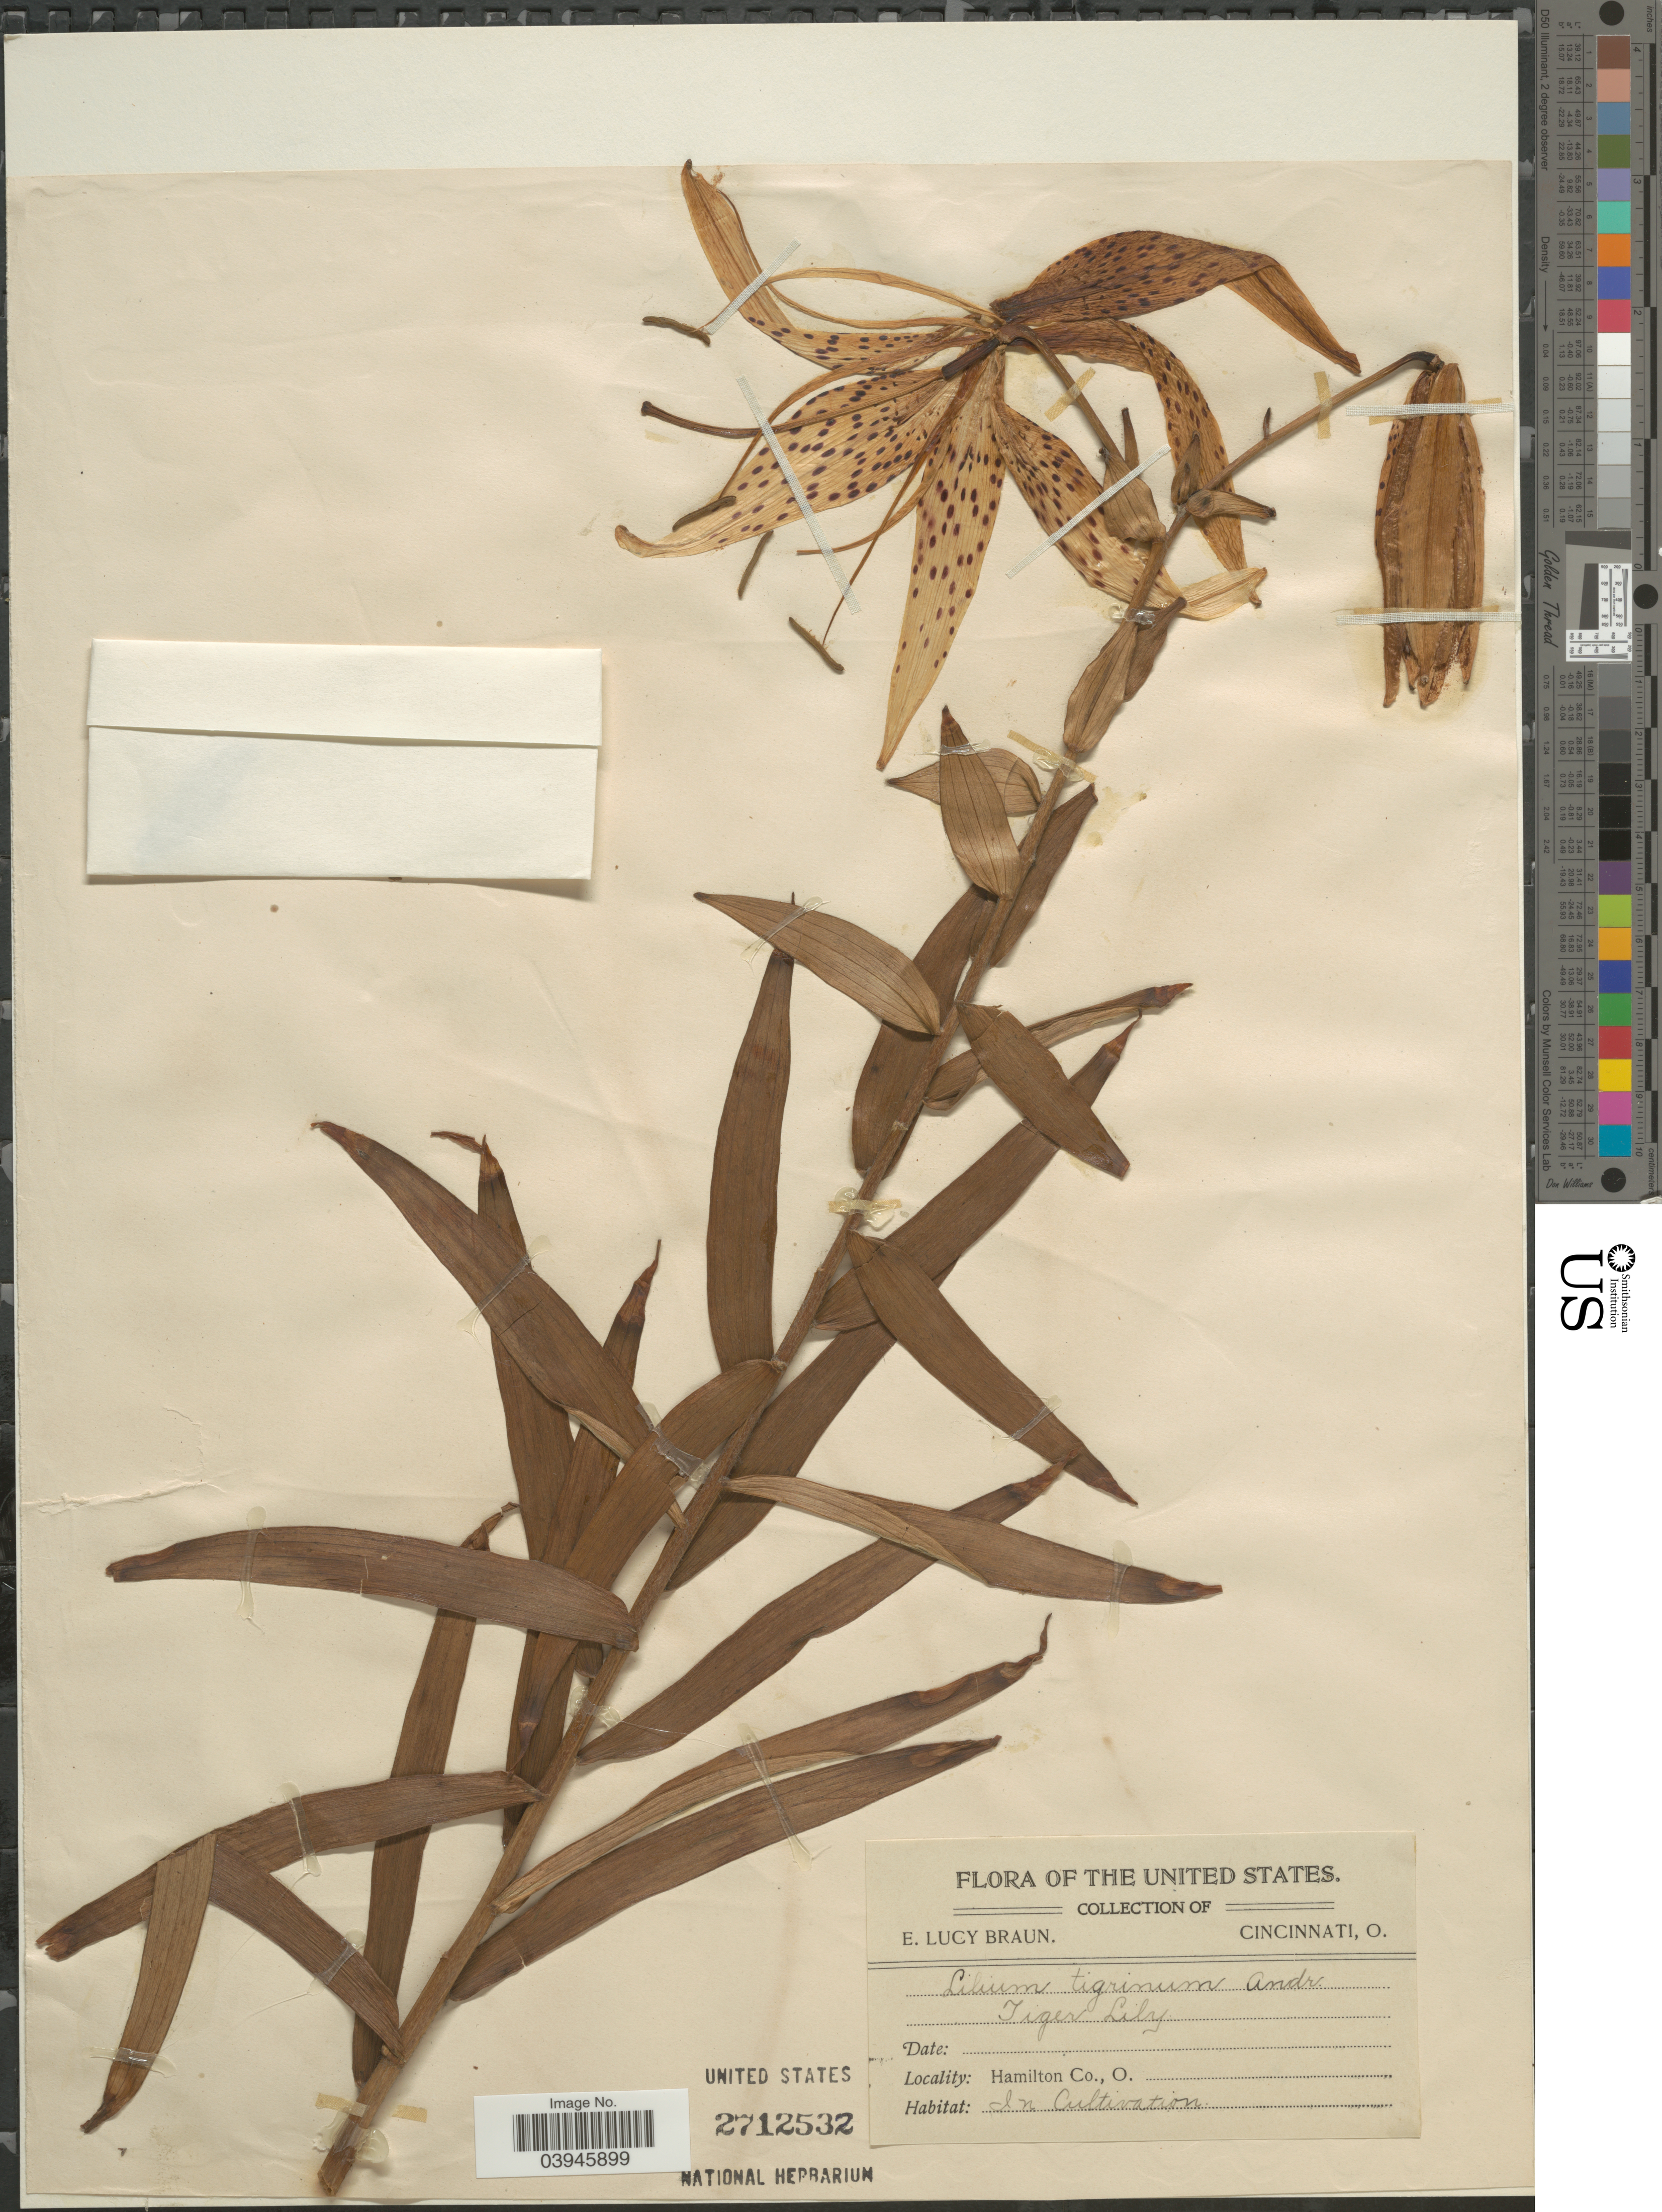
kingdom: Plantae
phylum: Tracheophyta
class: Liliopsida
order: Liliales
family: Liliaceae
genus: Lilium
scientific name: Lilium lancifolium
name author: Thunb.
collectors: E. L. Braun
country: United States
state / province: Ohio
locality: Hamilton Co.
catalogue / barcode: US 2712532